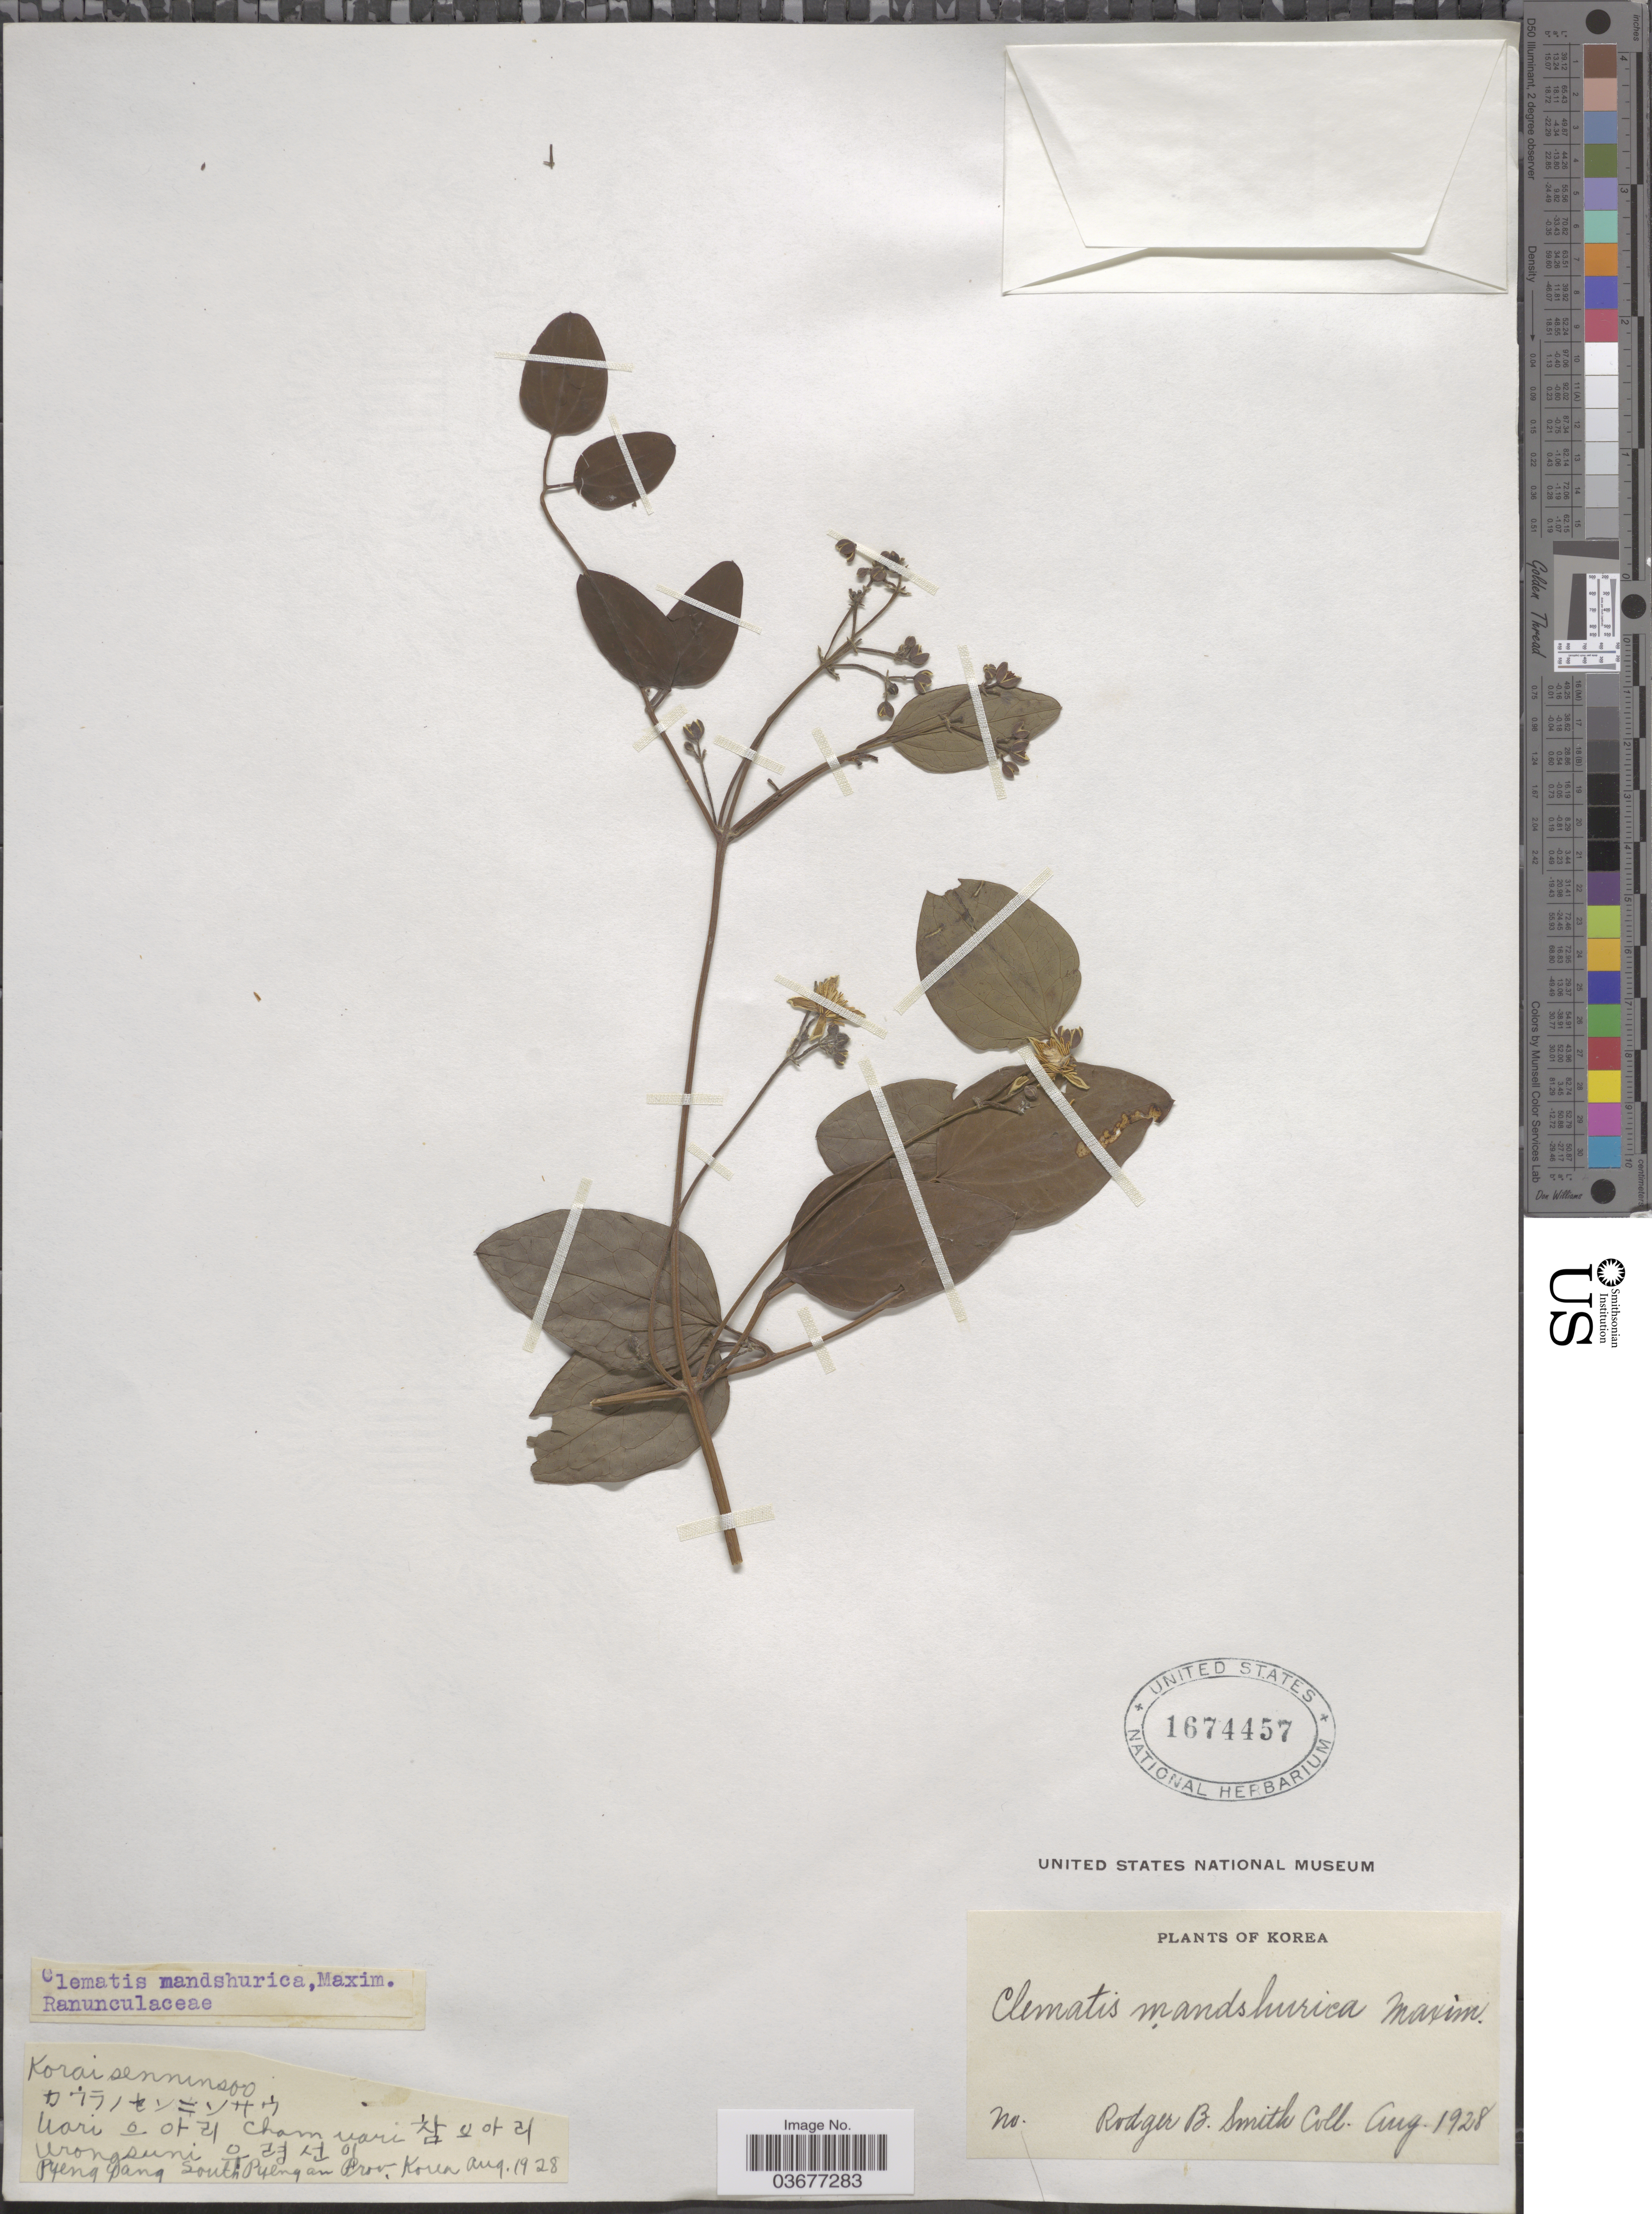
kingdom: Plantae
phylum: Tracheophyta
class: Magnoliopsida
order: Ranunculales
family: Ranunculaceae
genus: Clematis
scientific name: Clematis mandshurica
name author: Rupr.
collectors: R. B. Smith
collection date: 1928-08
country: North Korea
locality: Uari X. Cham Uari X. Urongsuni X. Pyeng Yang South Pyeng an Prov. Korea.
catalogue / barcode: US 1674457